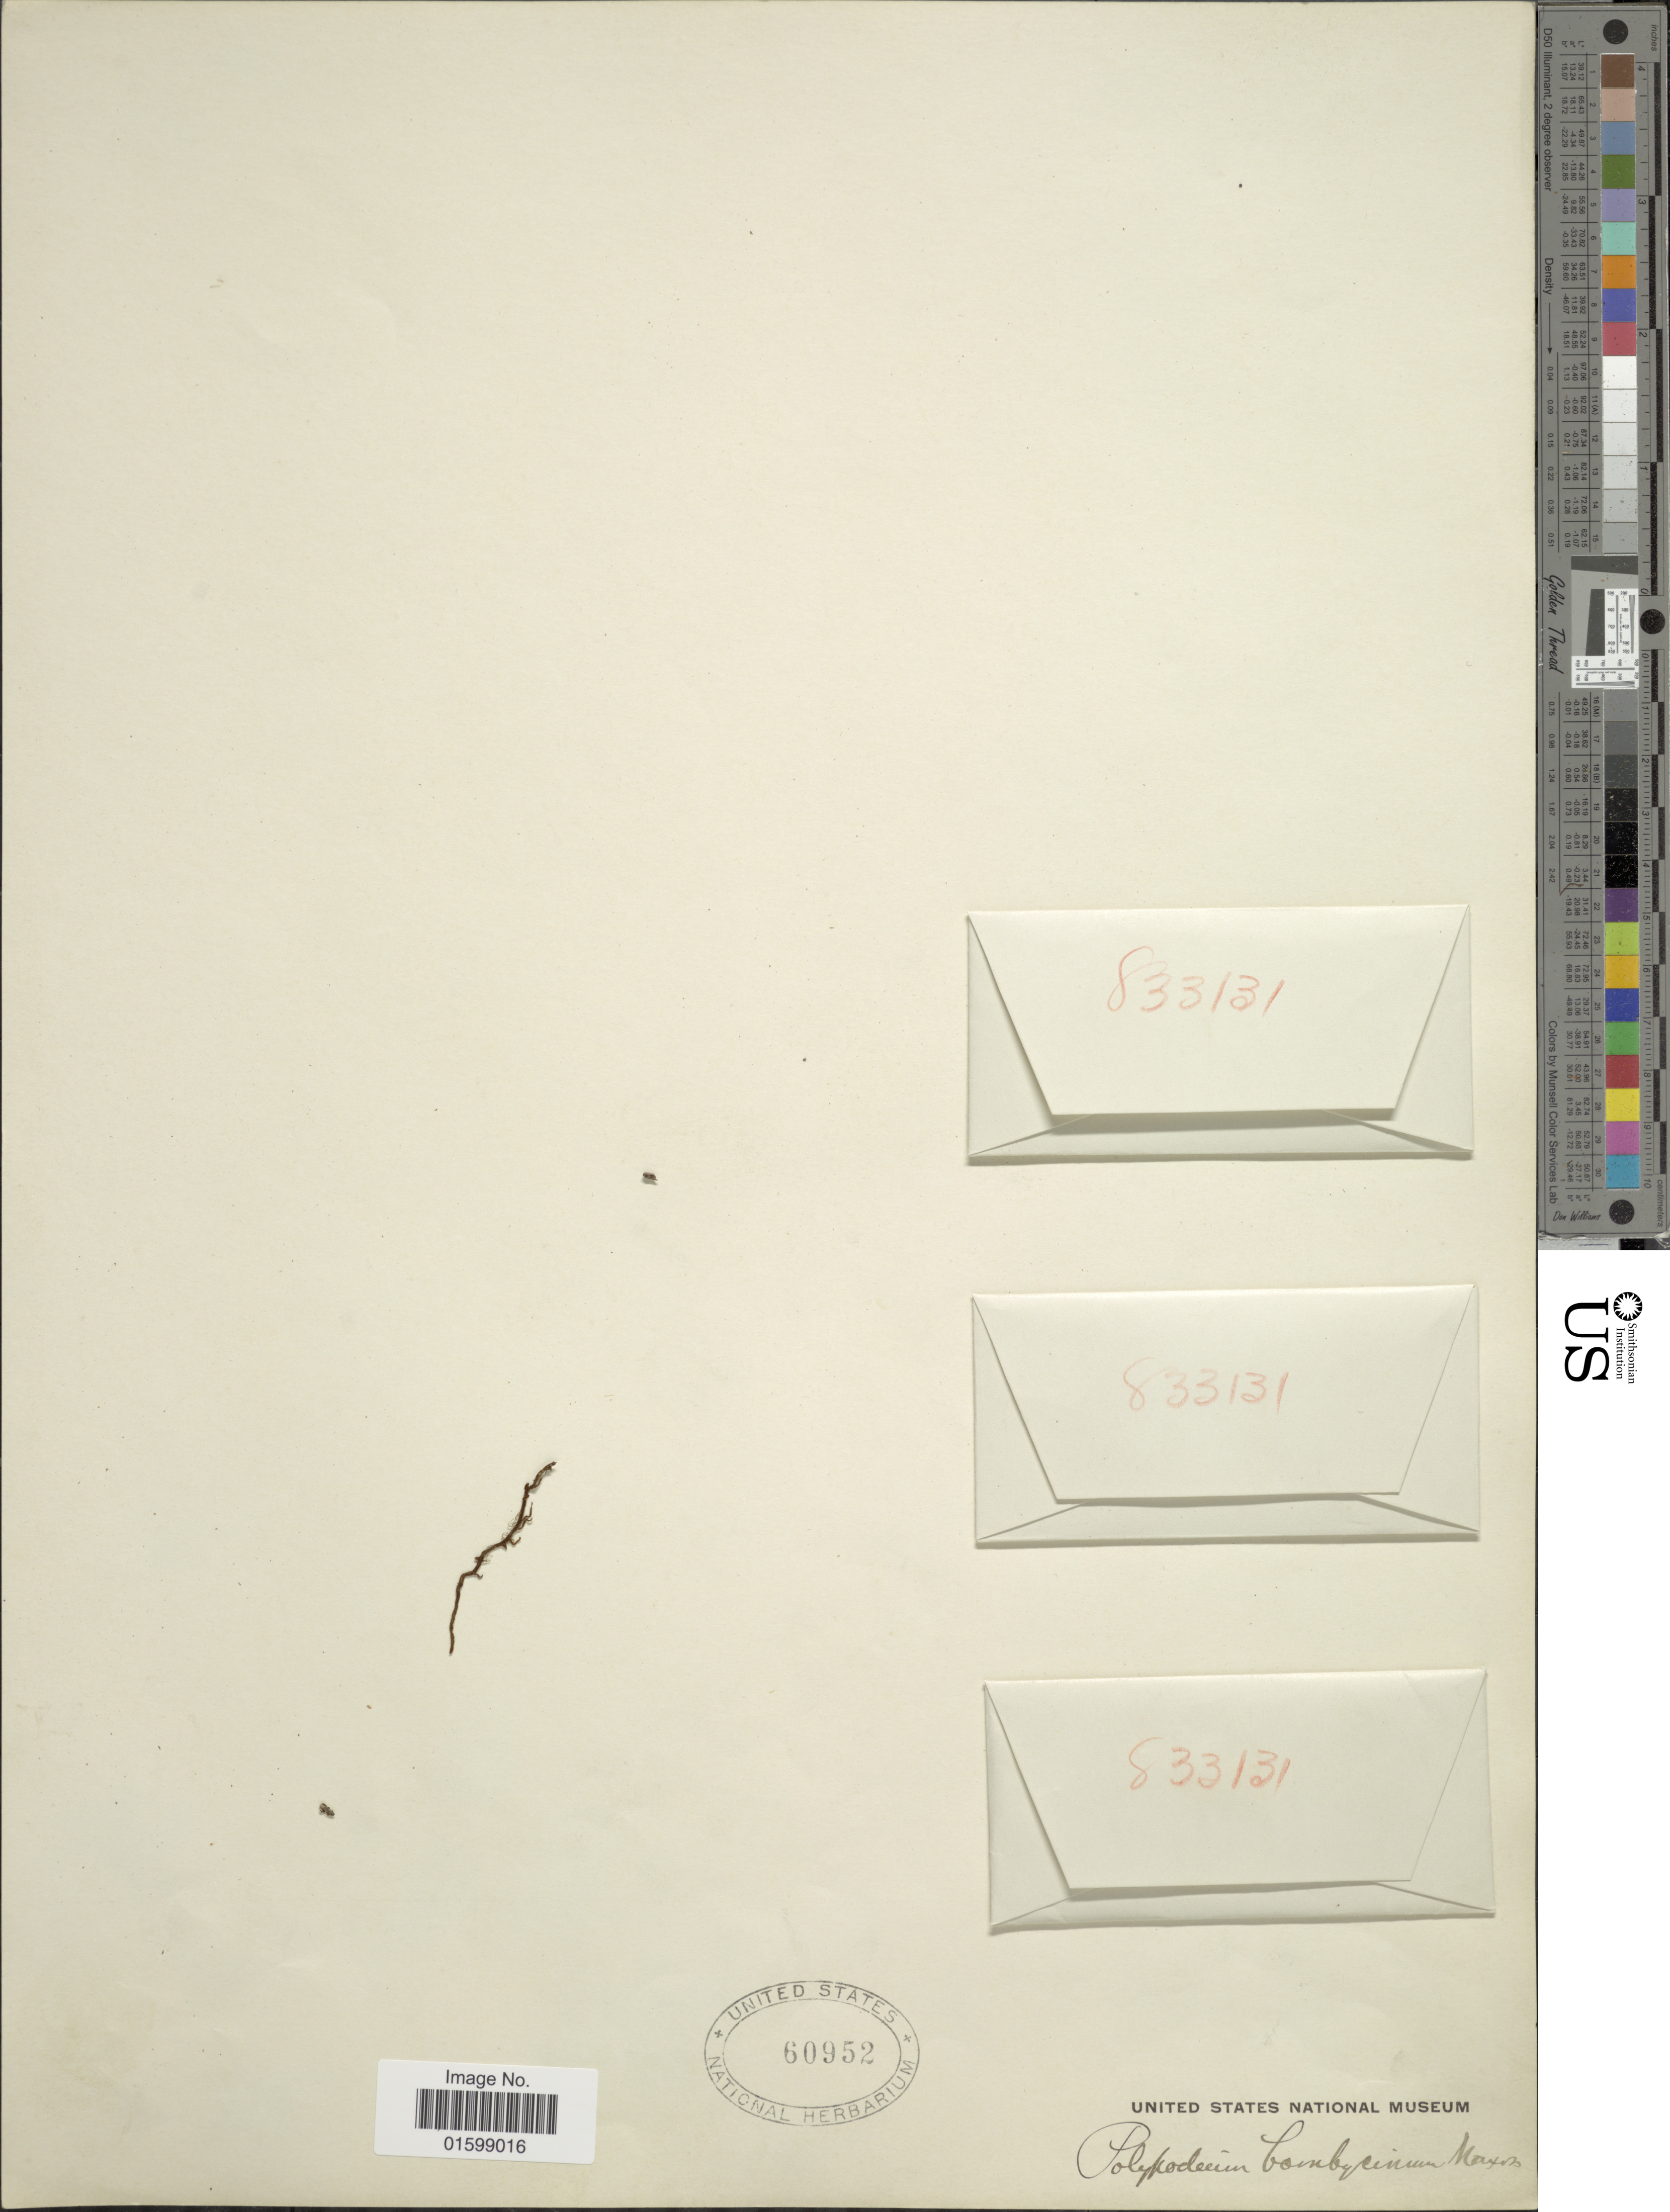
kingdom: Plantae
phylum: Tracheophyta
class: Polypodiopsida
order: Polypodiales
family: Polypodiaceae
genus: Pleopeltis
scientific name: Pleopeltis bombycina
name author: (Maxon) A.R. Sm.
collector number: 833131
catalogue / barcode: US 60952